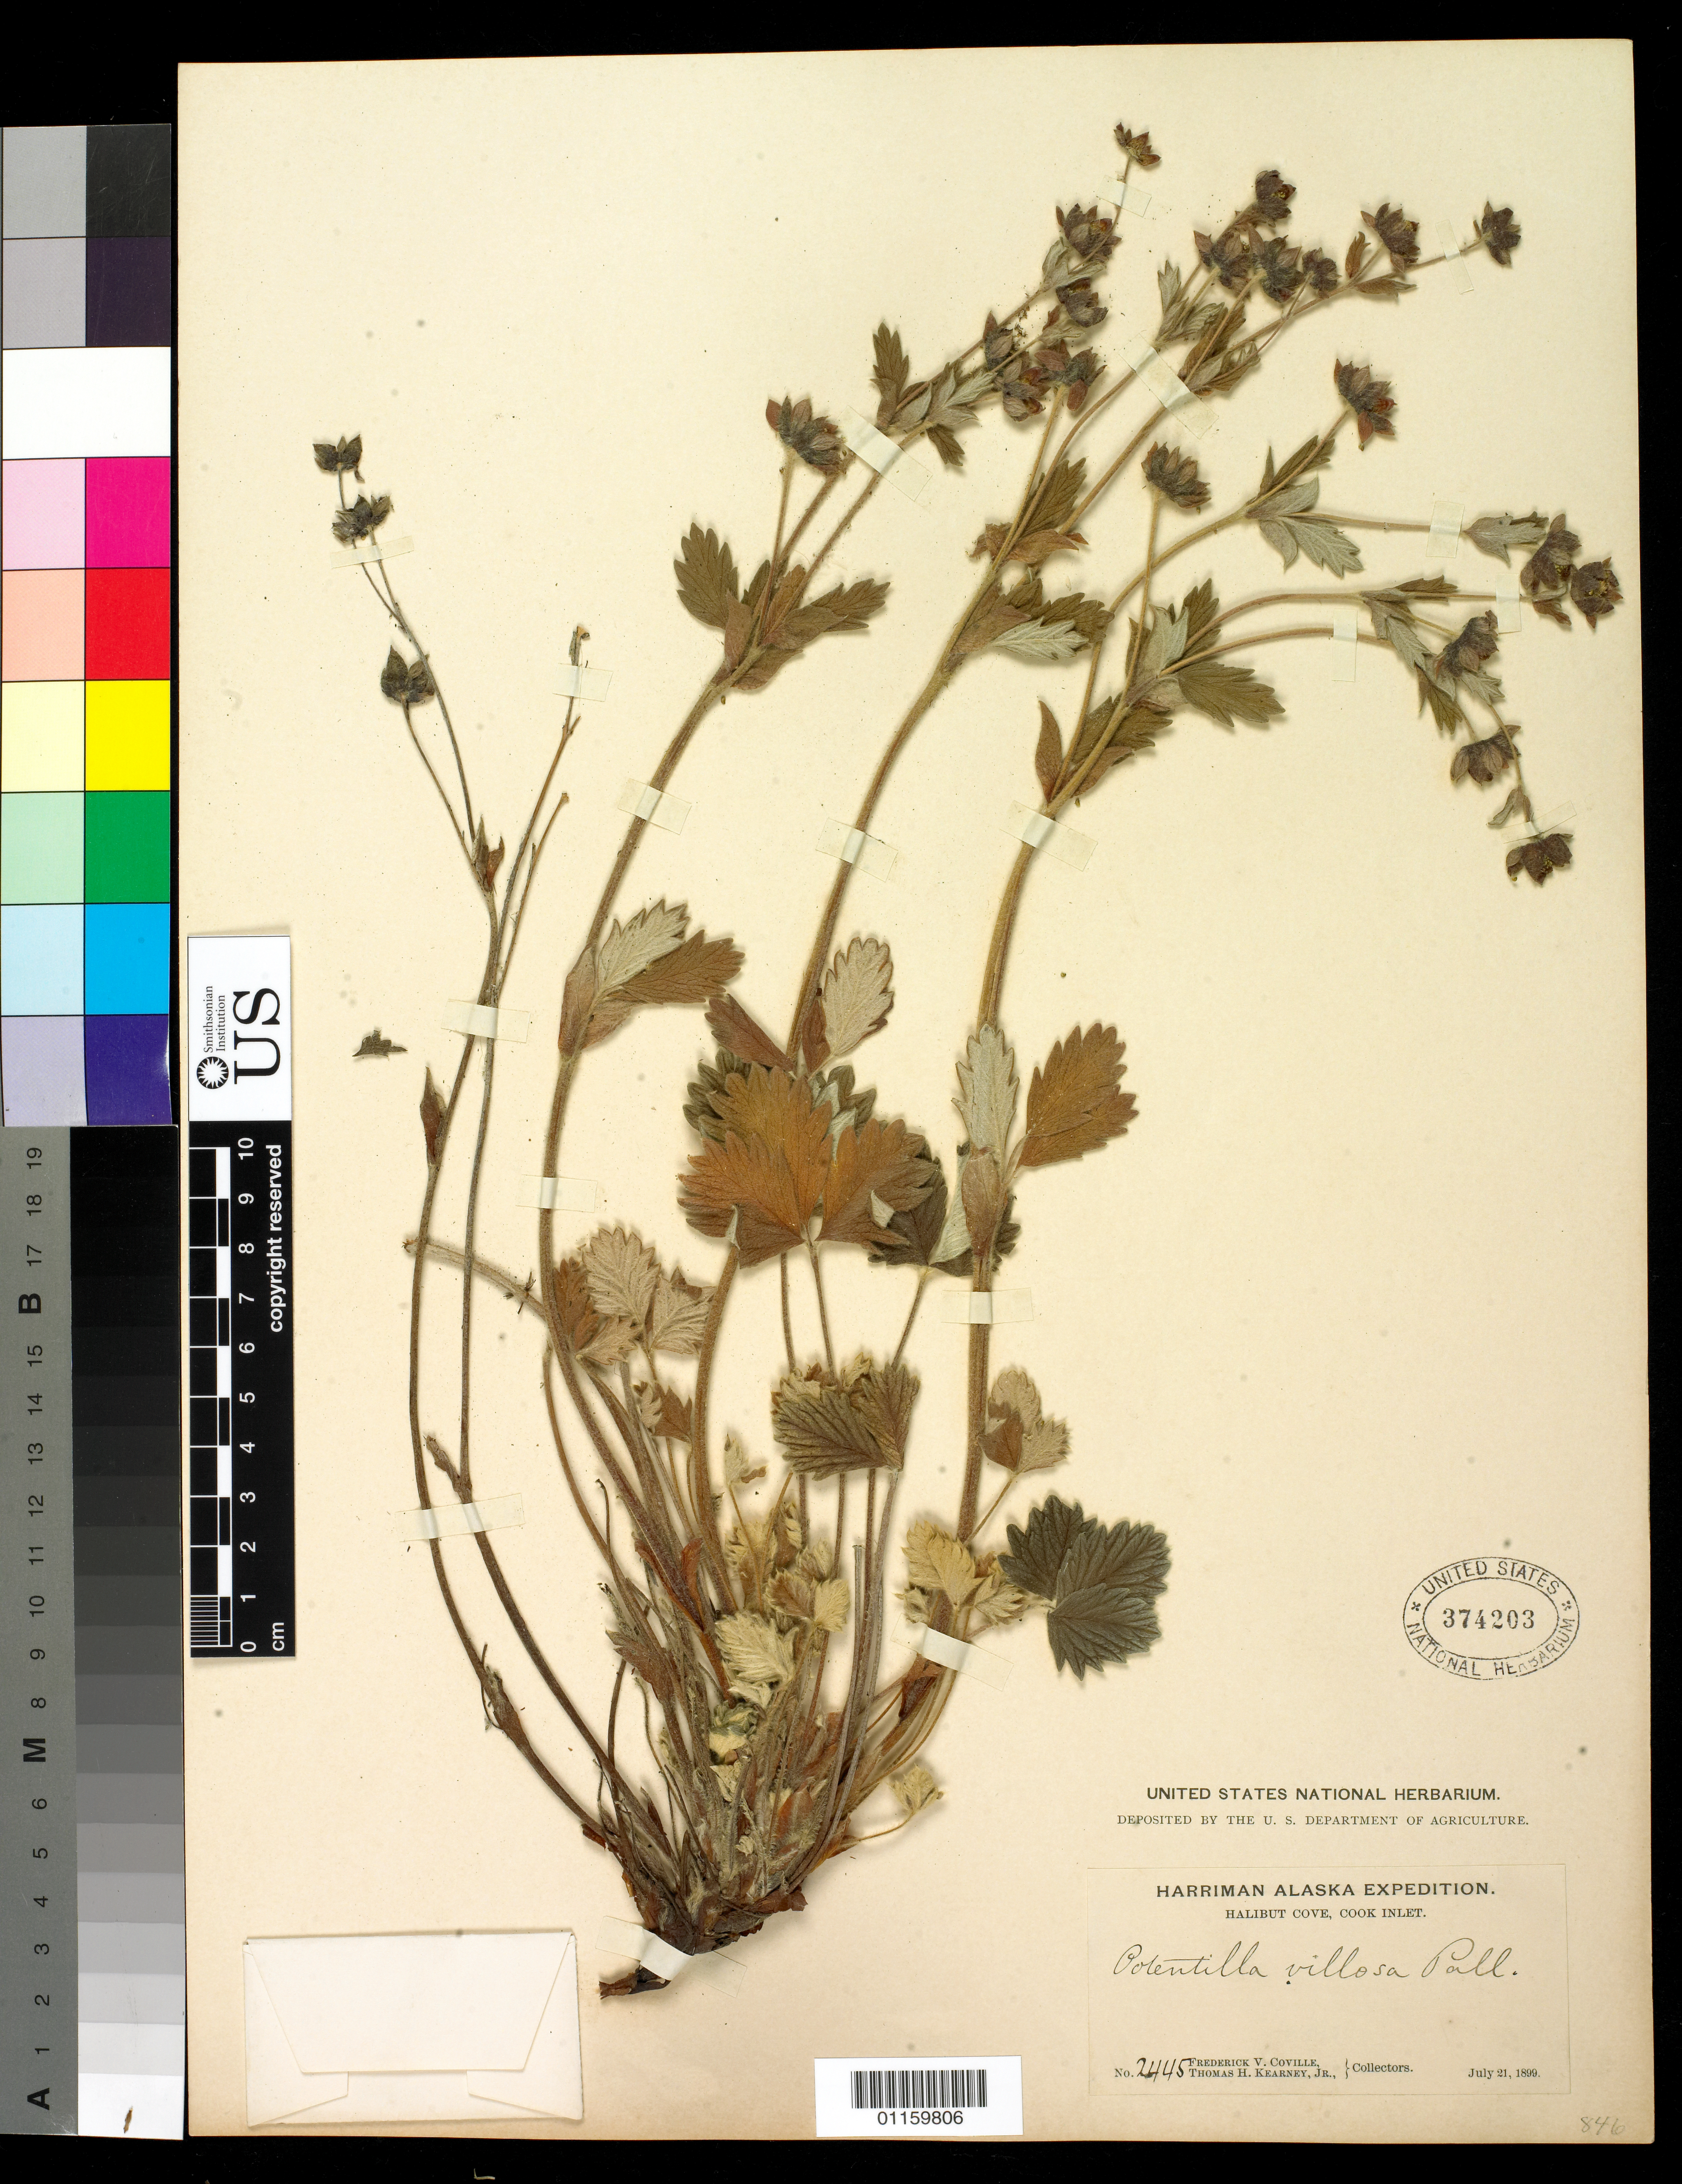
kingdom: Plantae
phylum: Tracheophyta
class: Magnoliopsida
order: Rosales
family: Rosaceae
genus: Potentilla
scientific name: Potentilla villosa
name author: Pall. ex Pursh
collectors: F. V. Coville & T. H. Kearney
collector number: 2445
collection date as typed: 21 Jul 1899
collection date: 1899-07-21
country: United States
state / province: Alaska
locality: Halibut Cove, Cook Inlet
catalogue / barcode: US 374203